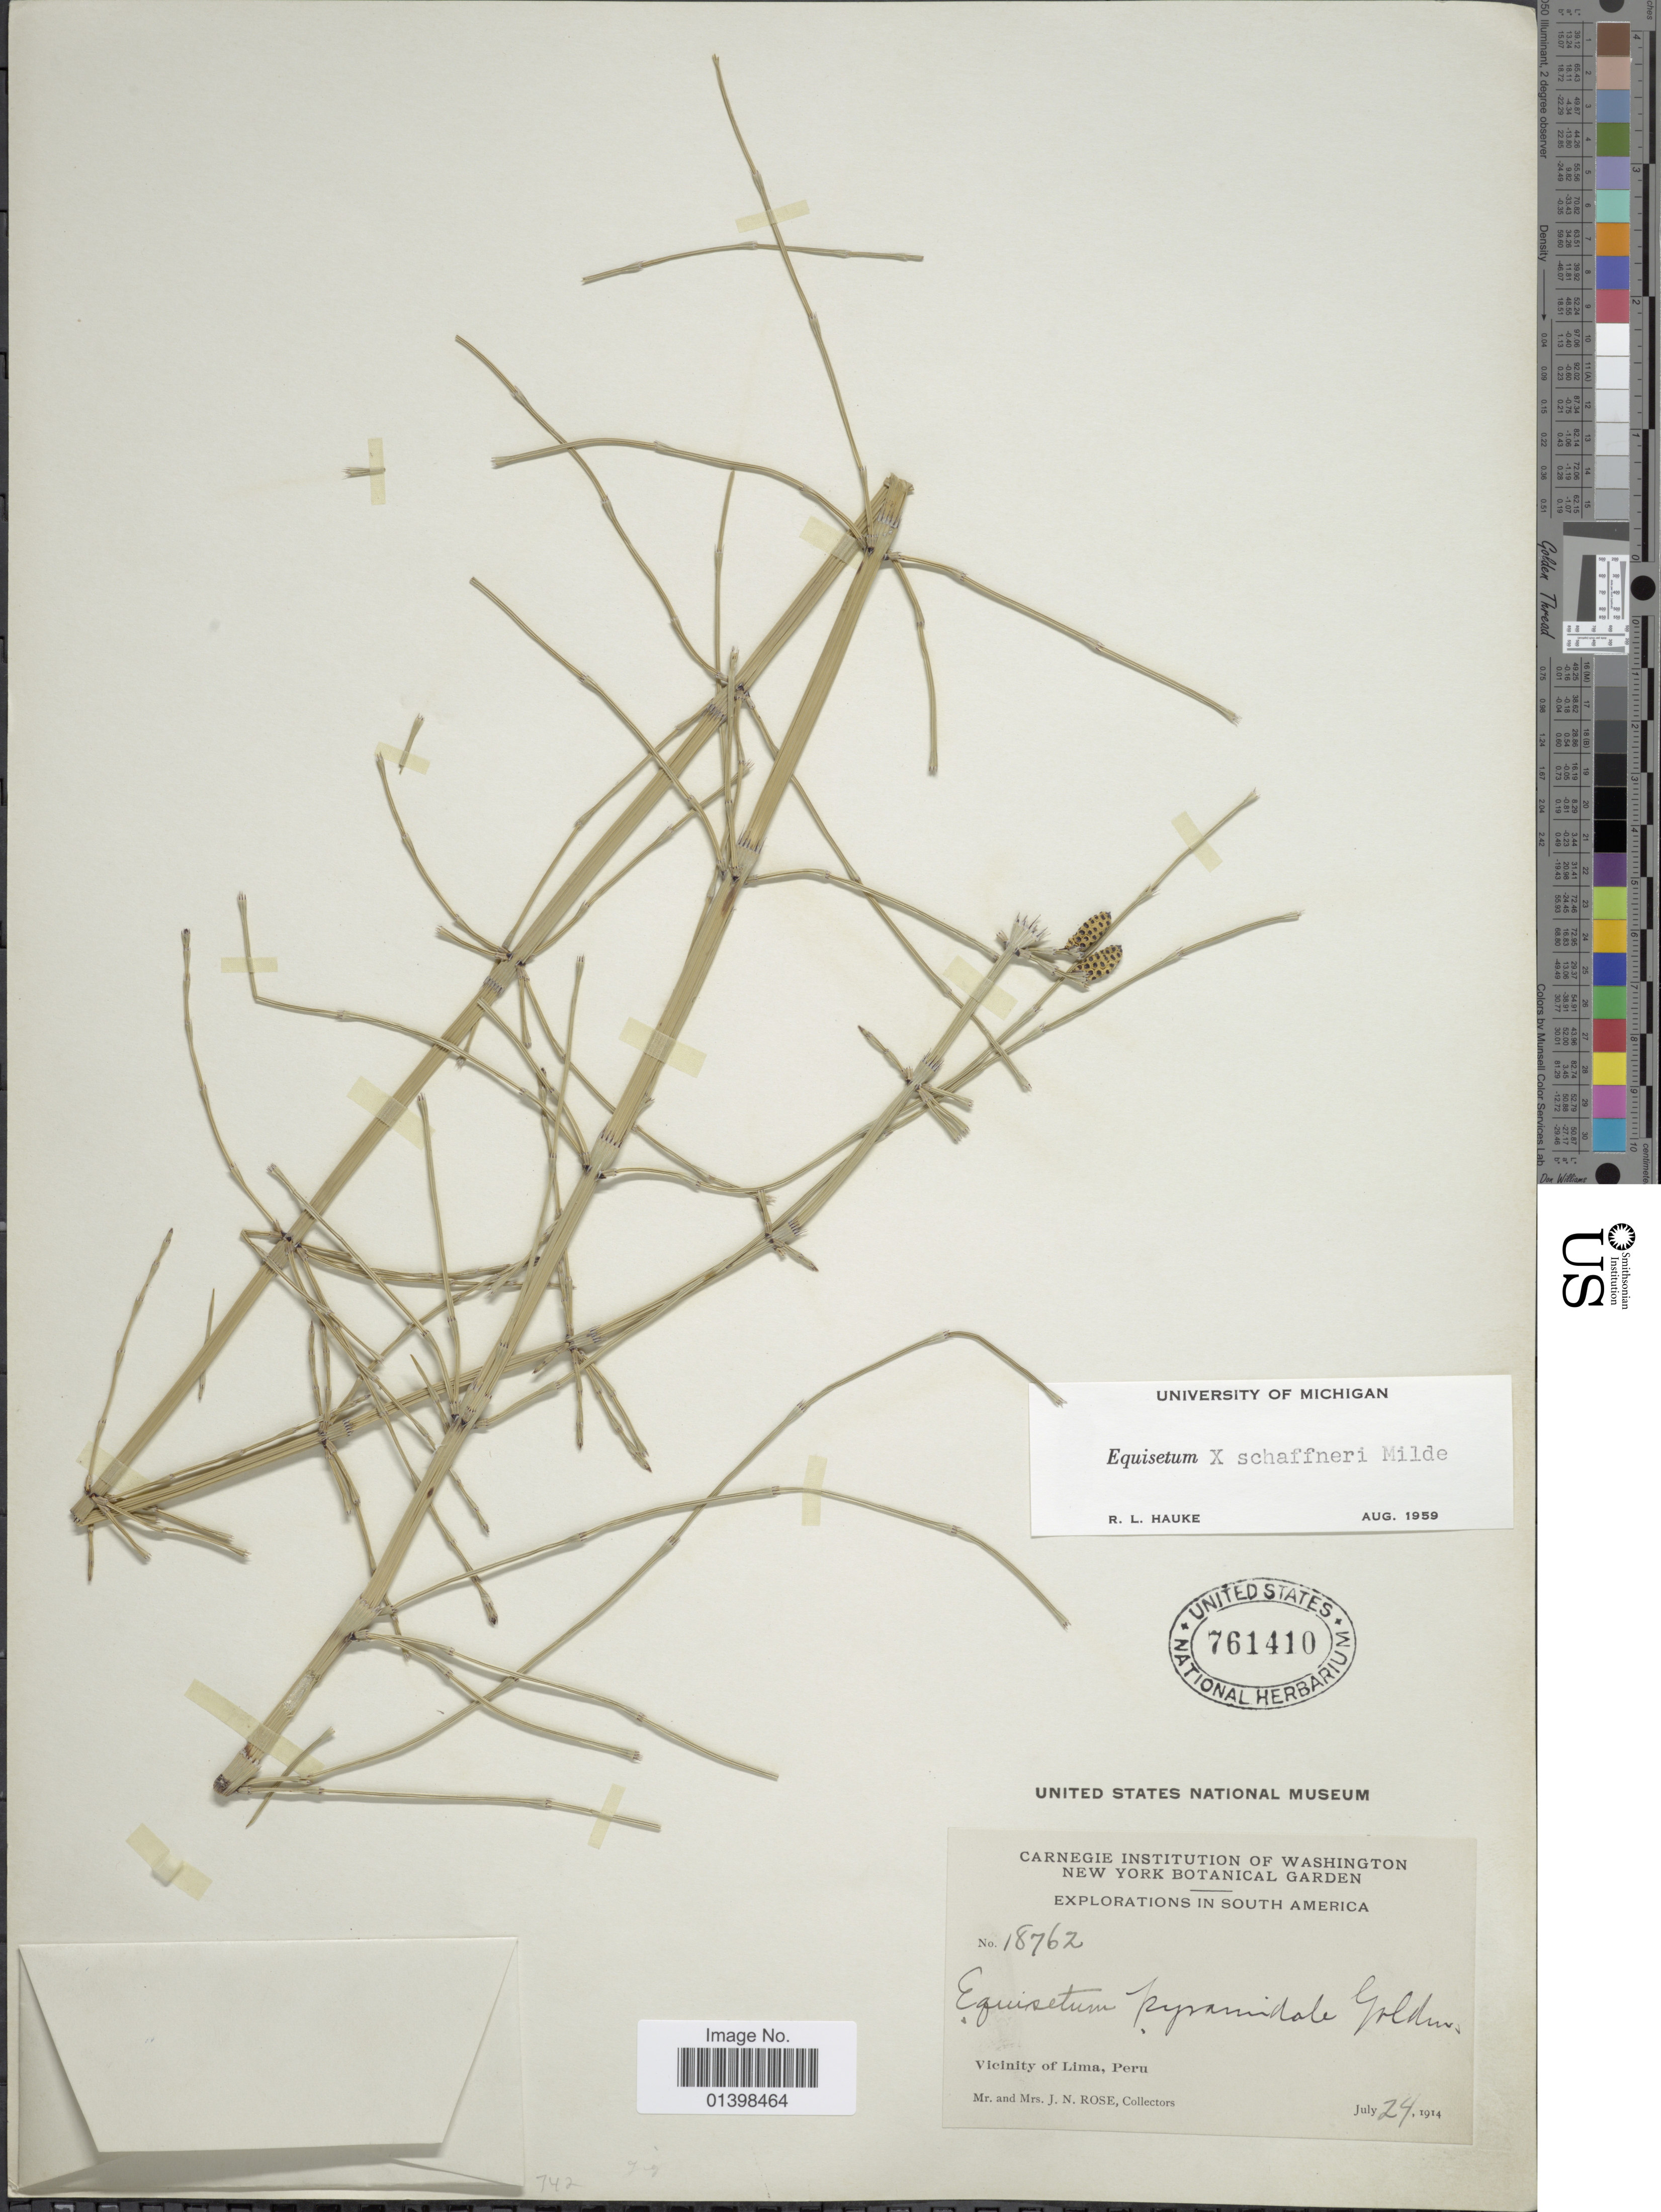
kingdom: Plantae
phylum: Tracheophyta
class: Polypodiopsida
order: Equisetales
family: Equisetaceae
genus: Equisetum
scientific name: Equisetum x schaffneri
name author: J. Milde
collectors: J. N. Rose & L. B. Rose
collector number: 18762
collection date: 1914-07-24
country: Peru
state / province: Lima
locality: Vicinity of Lima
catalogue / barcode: US 761410